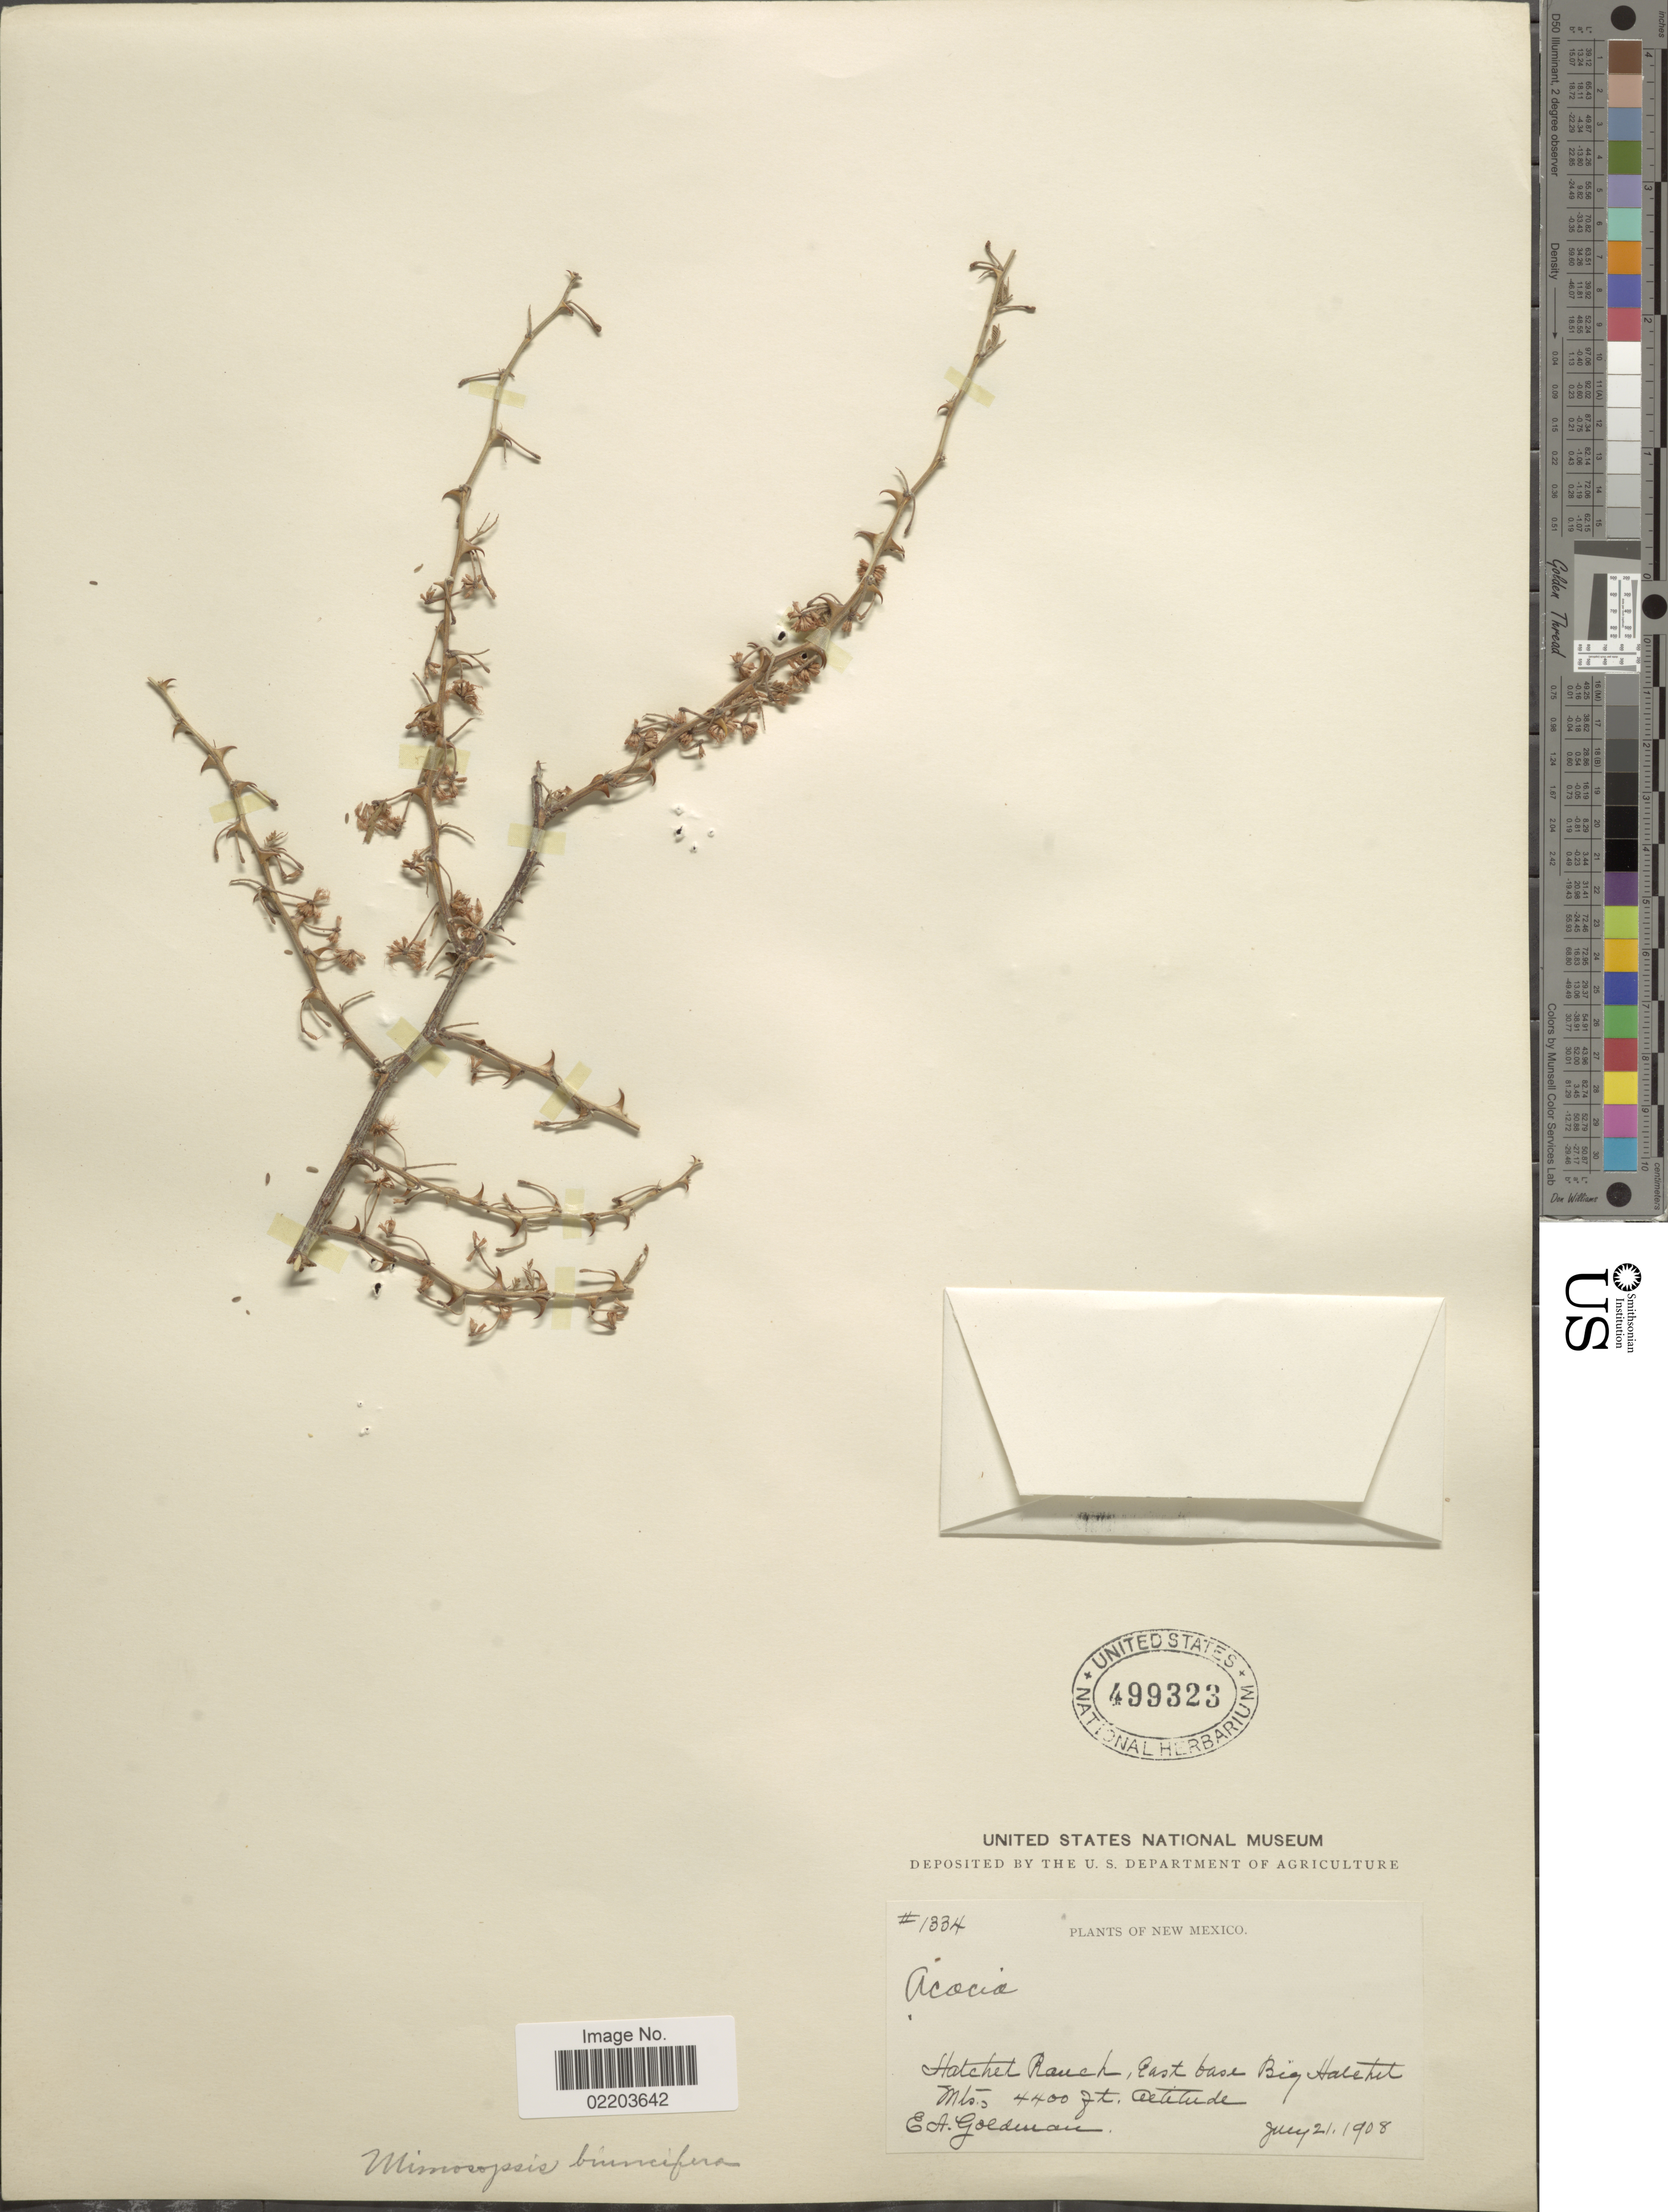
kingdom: Plantae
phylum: Tracheophyta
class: Magnoliopsida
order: Fabales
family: Fabaceae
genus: Mimosa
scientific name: Mimosa biuncifera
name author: Benth.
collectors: E. A. Goldman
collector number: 1334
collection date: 1908-07-21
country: United States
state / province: New Mexico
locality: Hatchet Ranch, East base Big Halchet Mts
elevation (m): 1341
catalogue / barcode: US 499323